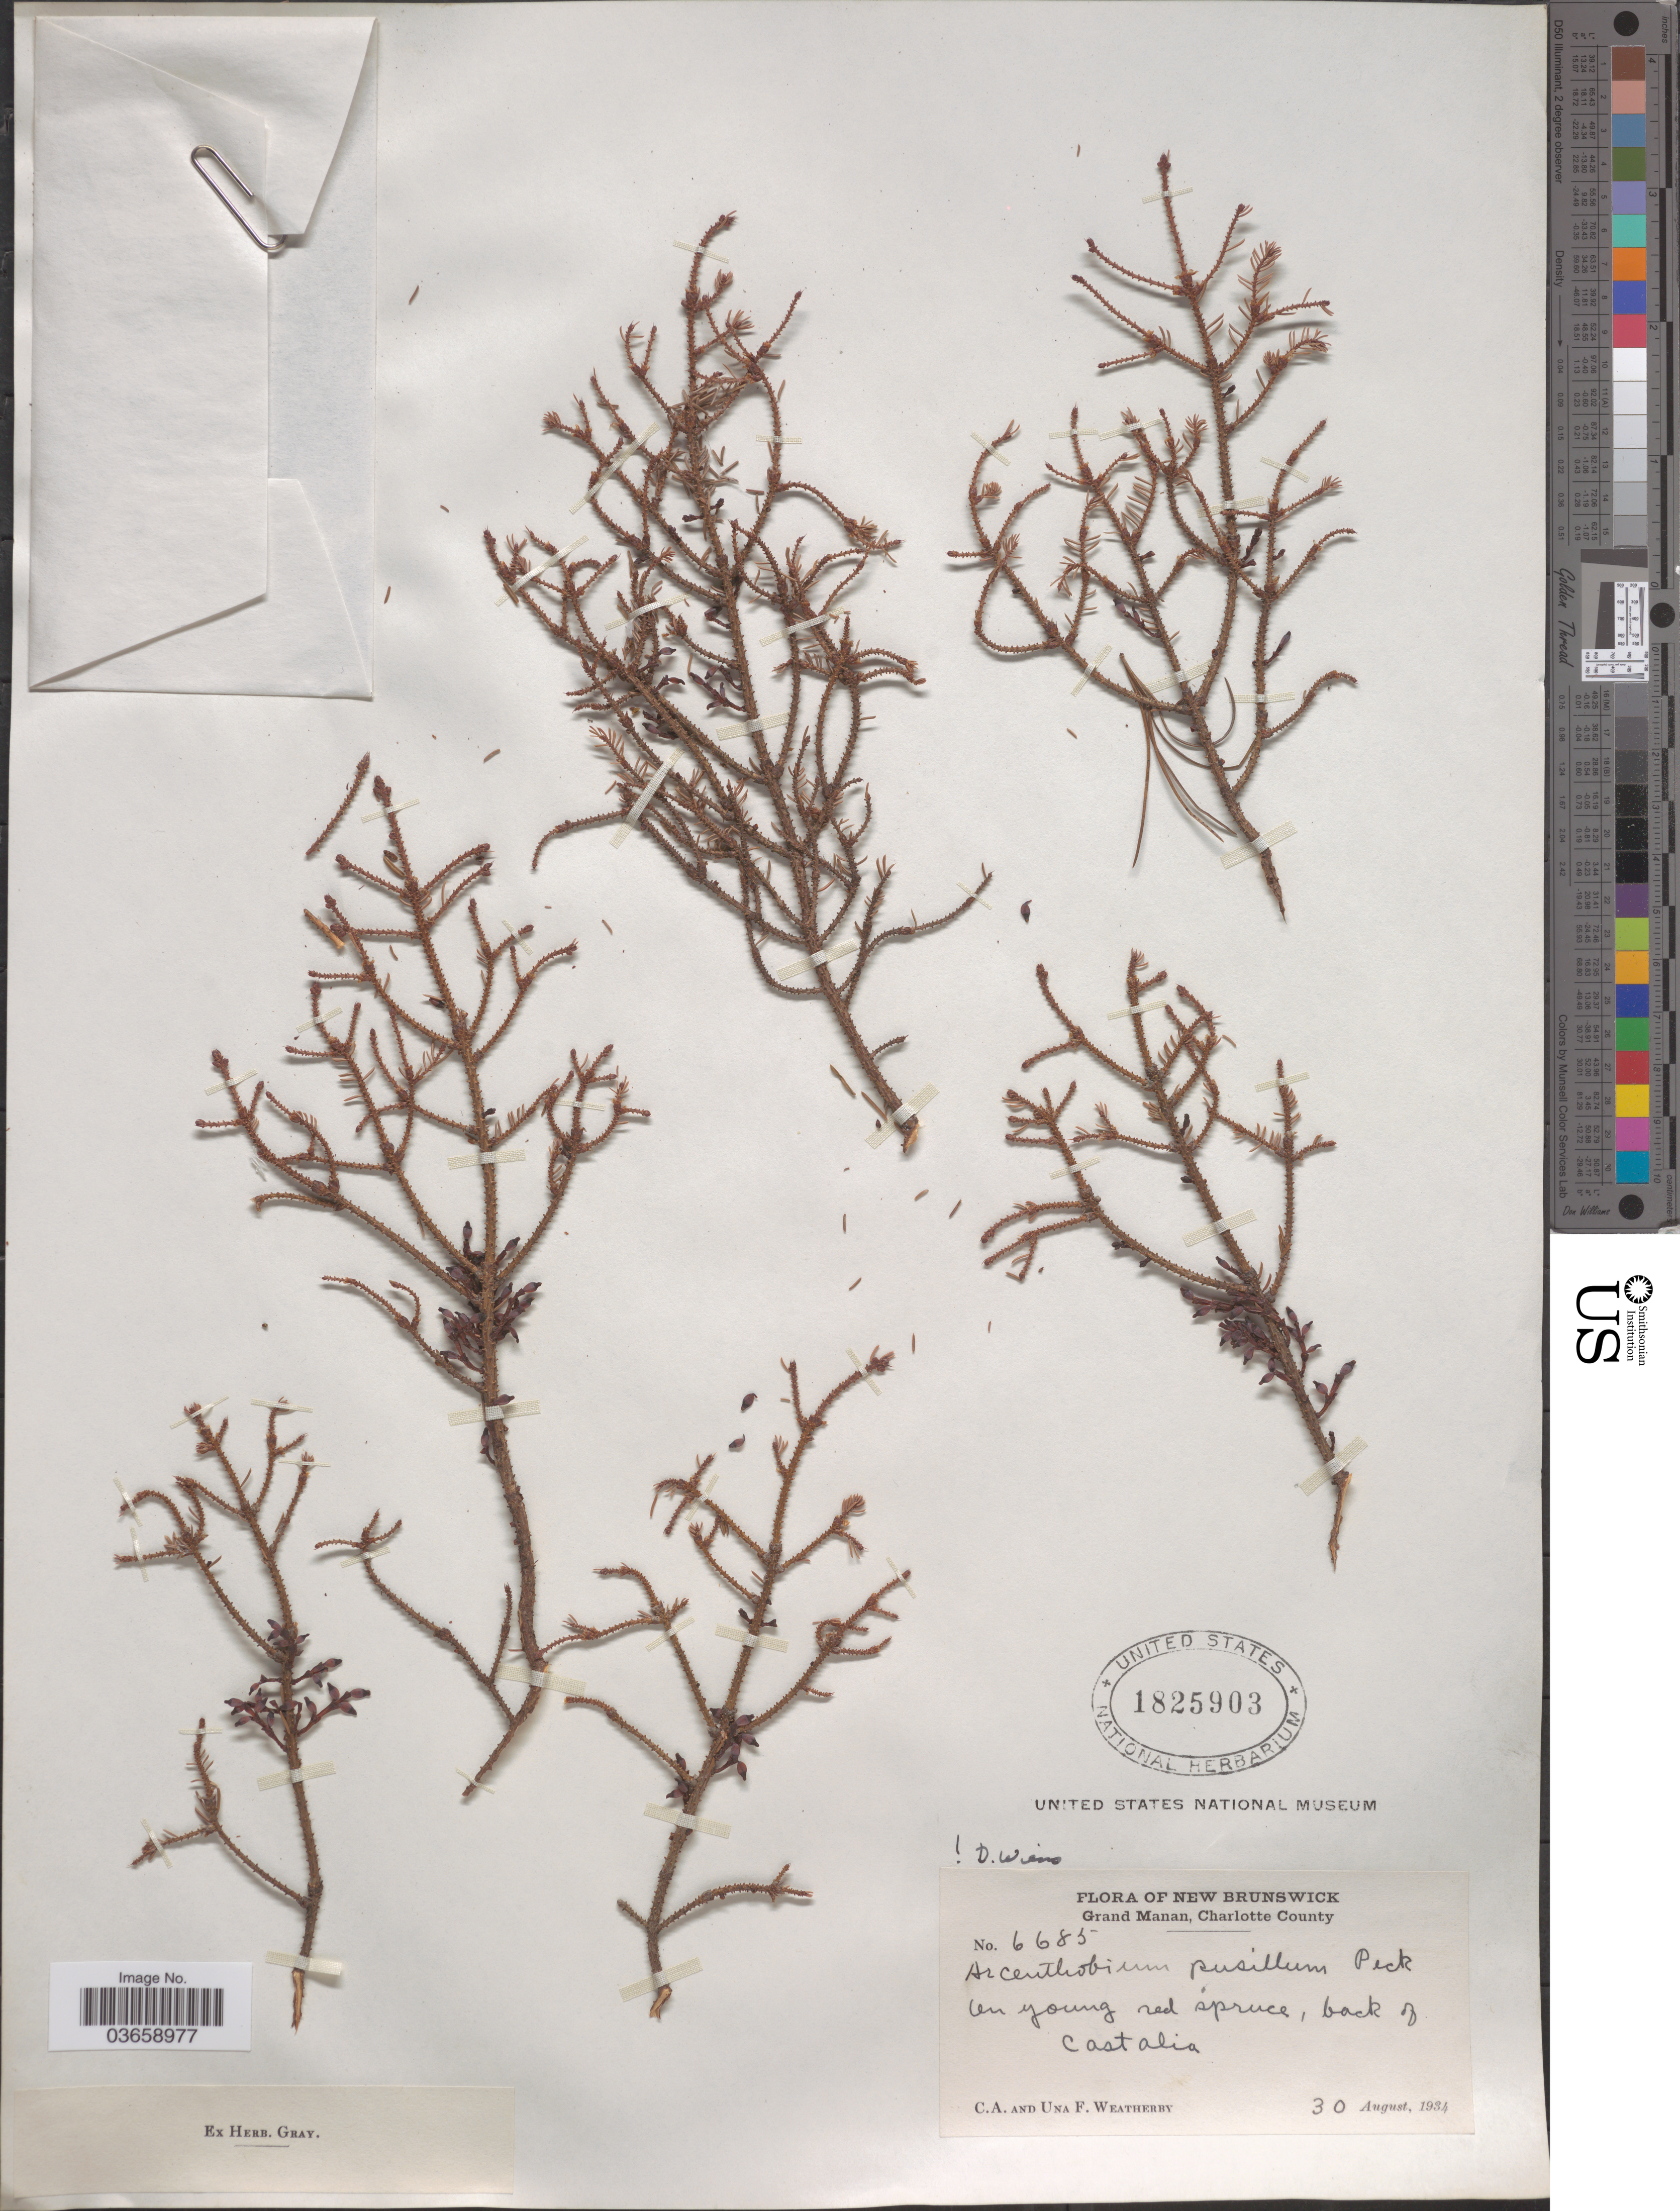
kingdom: Plantae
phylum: Tracheophyta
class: Magnoliopsida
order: Santalales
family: Viscaceae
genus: Arceuthobium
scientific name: Arceuthobium pusillum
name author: Peck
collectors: C. A. Weatherby & U. Weatherby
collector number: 6685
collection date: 1934-08-30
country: Canada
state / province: New Brunswick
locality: Grand Manon, Charlotte County. Back of Castalia.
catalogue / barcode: US 1825903